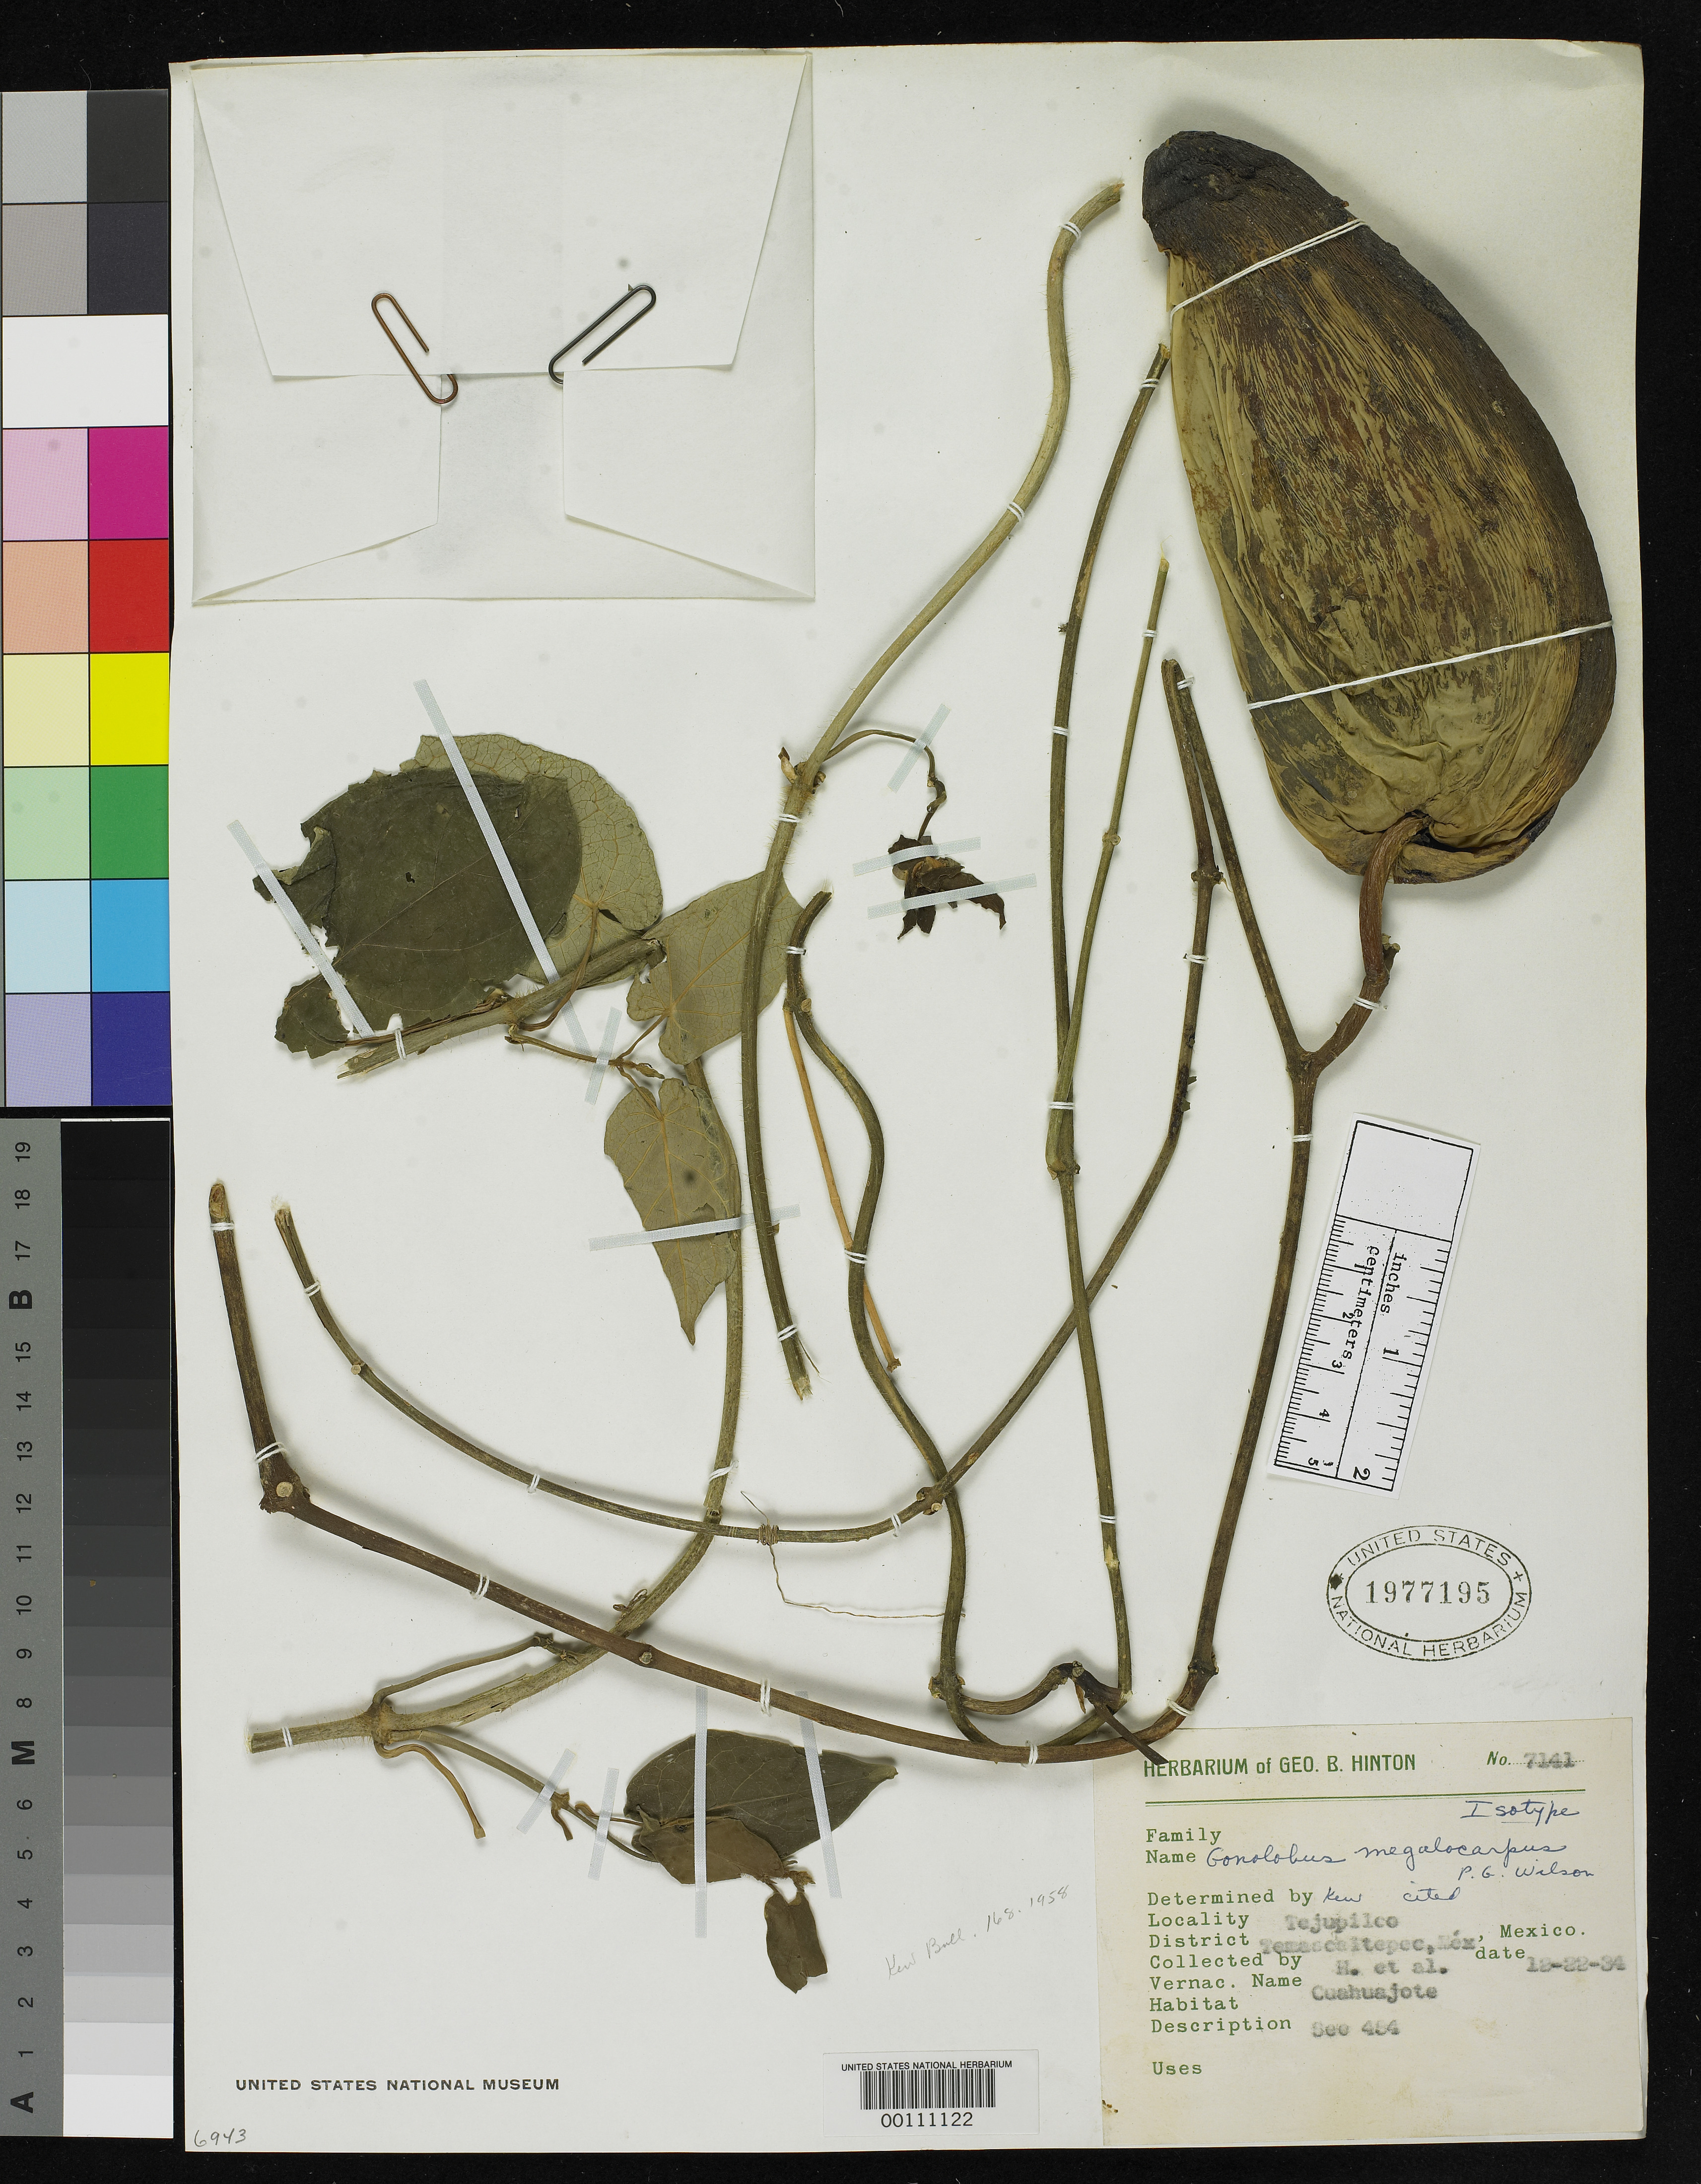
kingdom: Plantae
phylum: Tracheophyta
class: Magnoliopsida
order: Gentianales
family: Apocynaceae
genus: Gonolobus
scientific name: Gonolobus megalocarpus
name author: Paul G. Wilson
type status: Isotype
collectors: G. B. Hinton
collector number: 7141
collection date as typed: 22 Dec 1934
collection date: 1934-12-22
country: Mexico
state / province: México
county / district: Temascaltepec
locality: Tejupilco.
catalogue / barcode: US 1977195